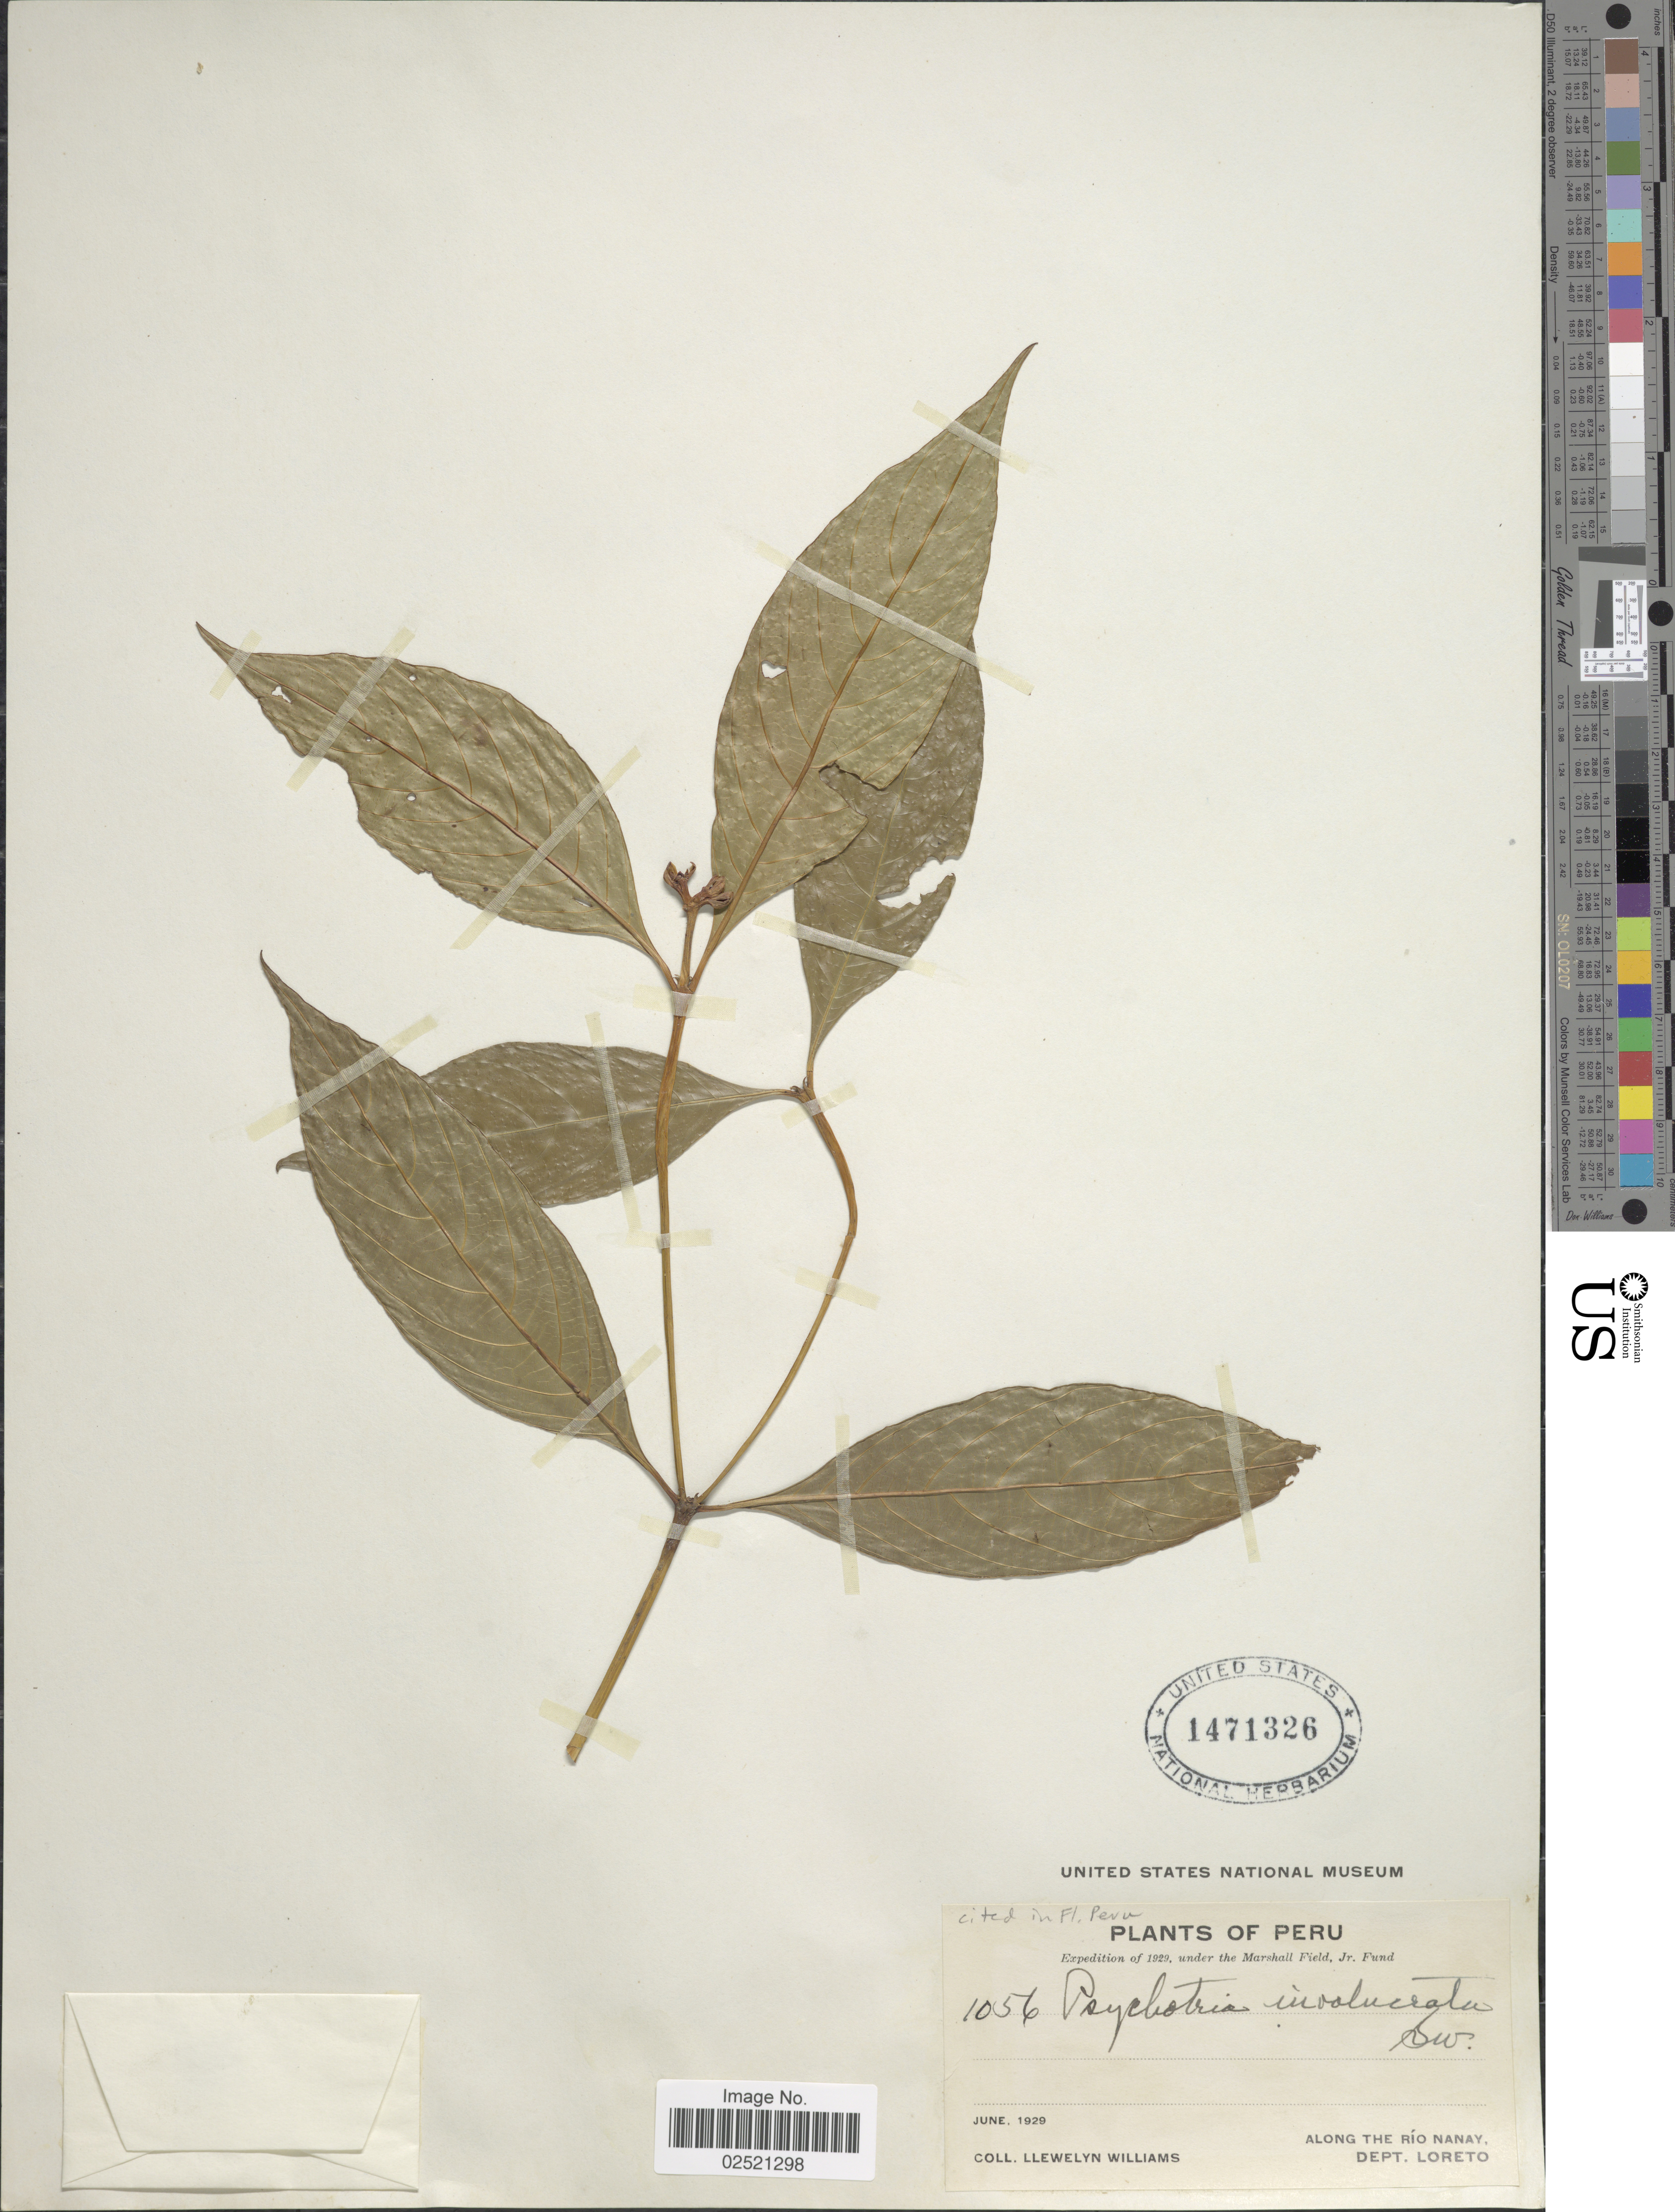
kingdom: Plantae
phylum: Tracheophyta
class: Magnoliopsida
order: Gentianales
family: Rubiaceae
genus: Psychotria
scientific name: Psychotria involucrata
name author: Sw.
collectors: Ll. Williams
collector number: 1056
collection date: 1929-06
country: Peru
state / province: Loreto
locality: Along the Rio Nanay.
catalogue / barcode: US 1471326